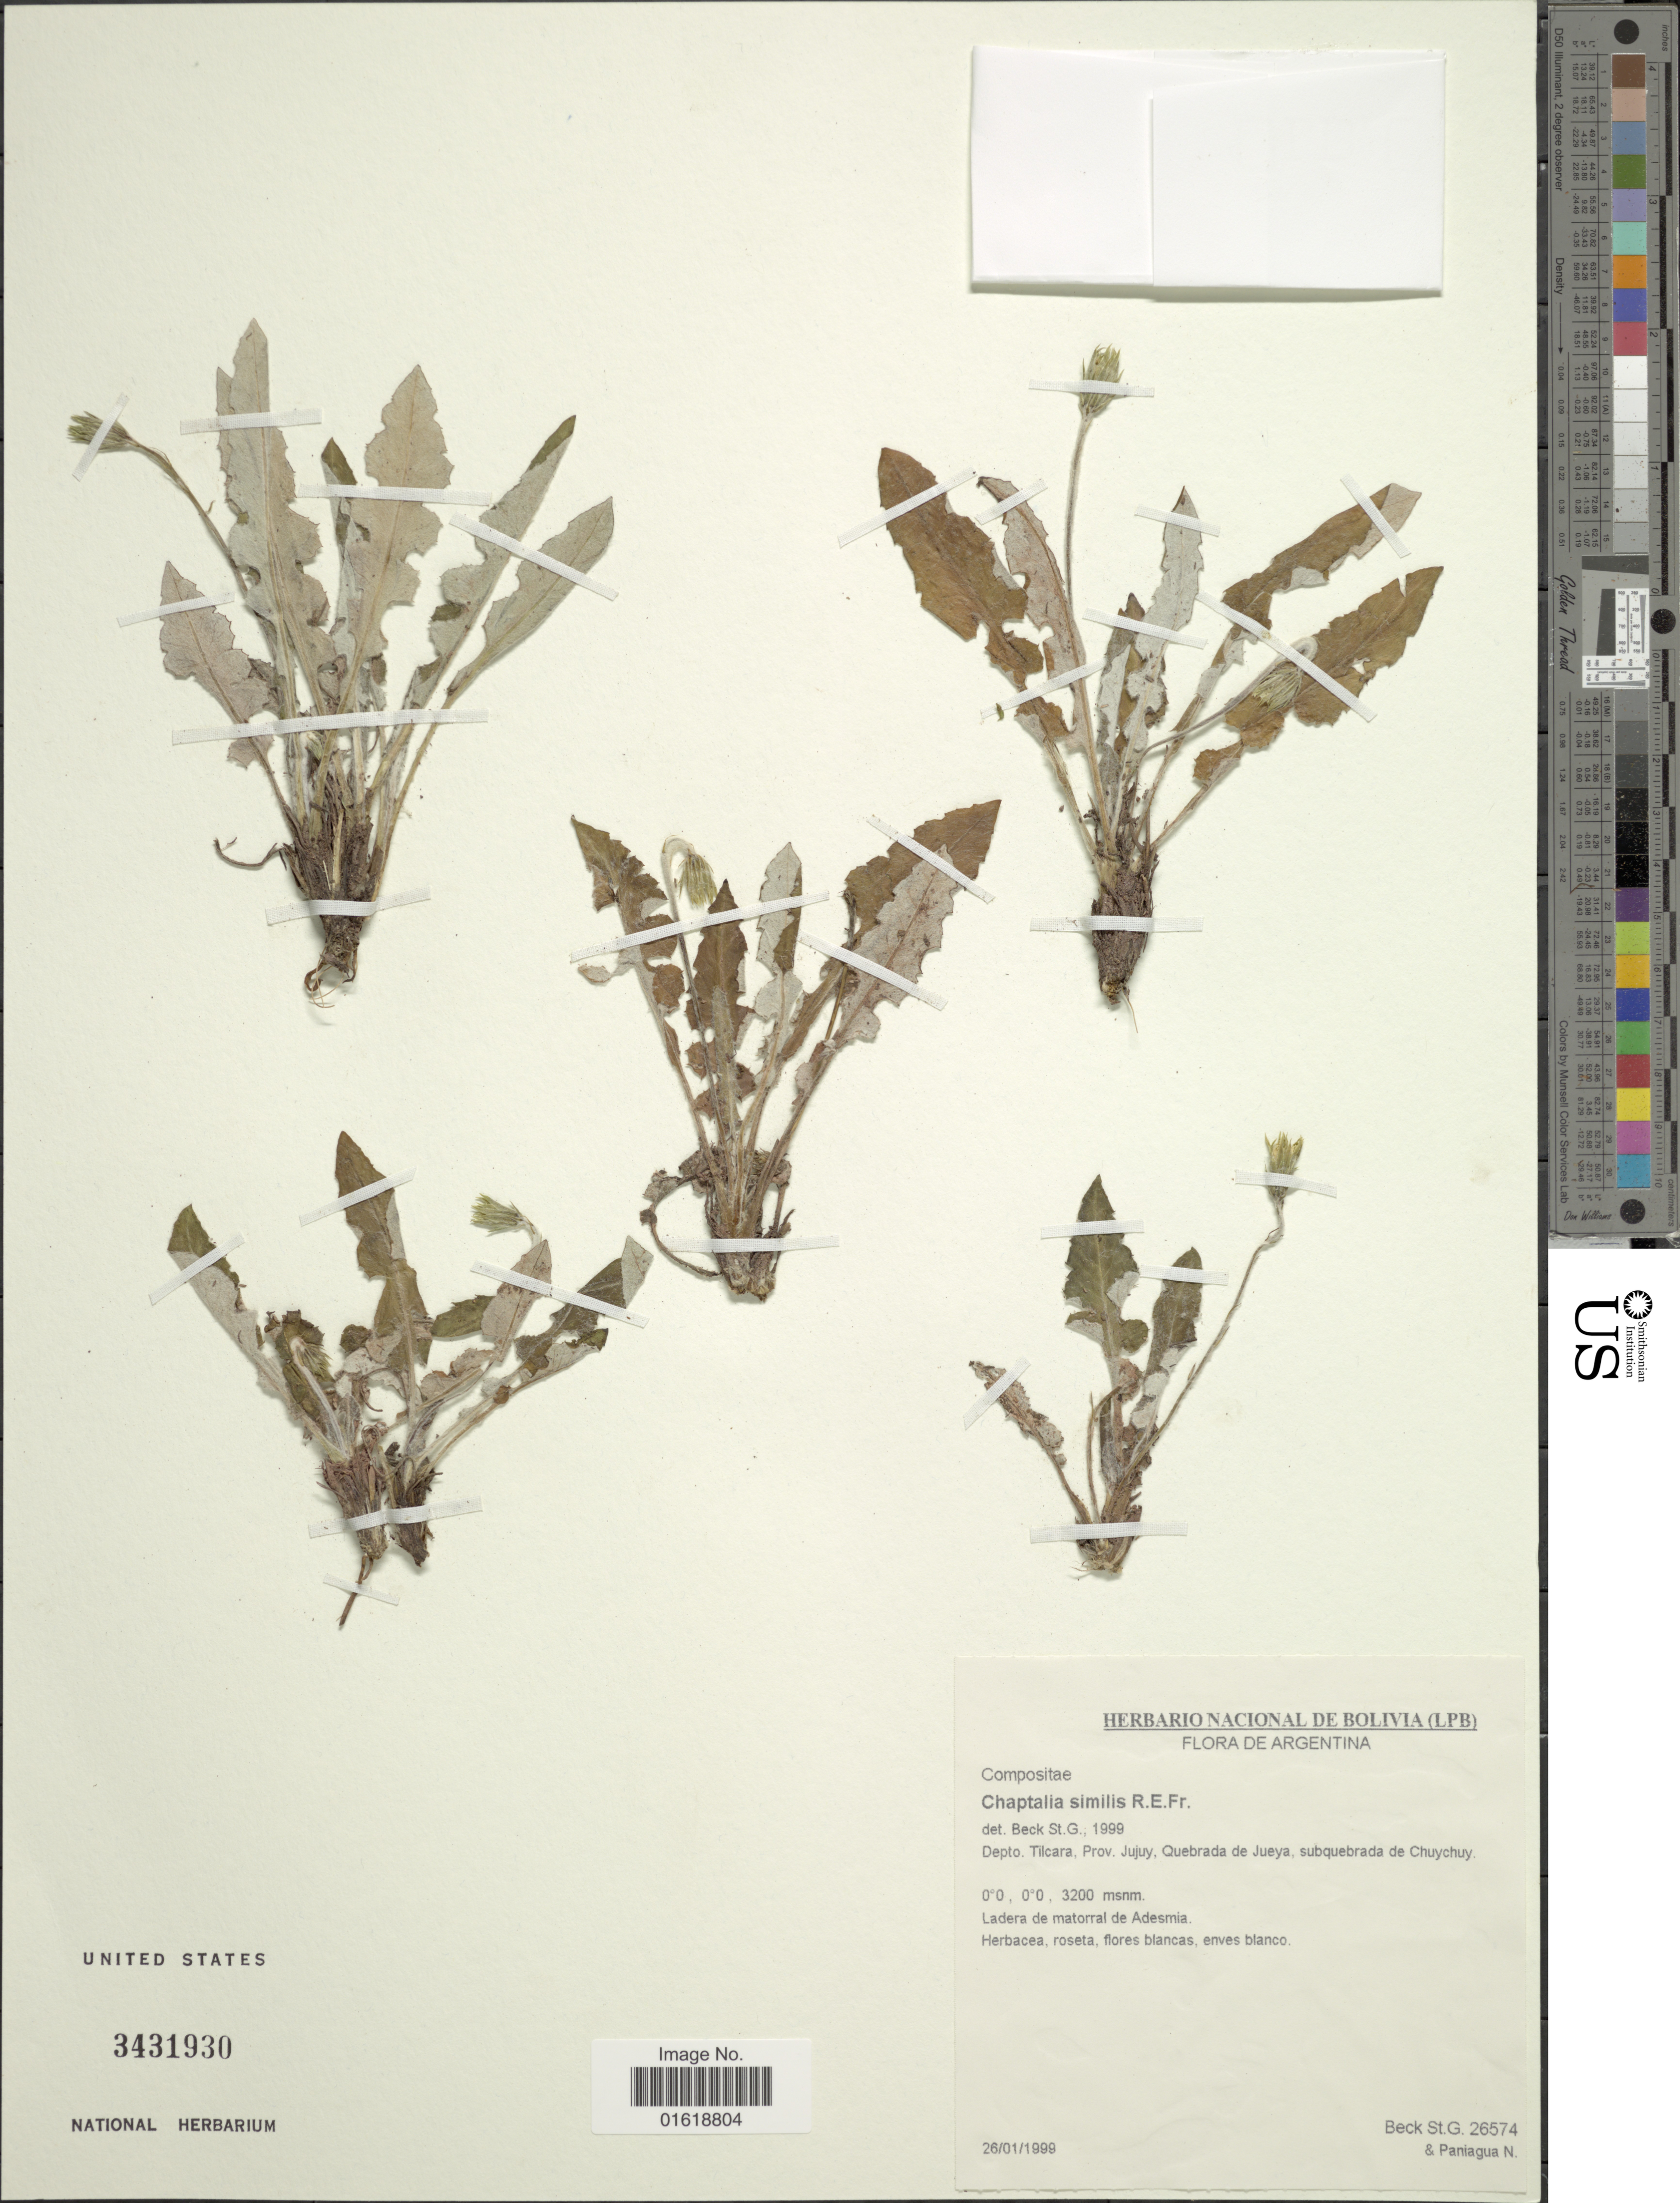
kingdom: Plantae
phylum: Tracheophyta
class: Magnoliopsida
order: Asterales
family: Asteraceae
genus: Chaptalia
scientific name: Chaptalia similis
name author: R.E. Fr.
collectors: S. G. Beck & N. Paniagua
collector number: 26574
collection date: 1999-01-26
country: Argentina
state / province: Jujuy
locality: Depto. Tilcara, Quebrada de Jueya, subquebrada de Chuyuchuy.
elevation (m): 3200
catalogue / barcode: US 3431930